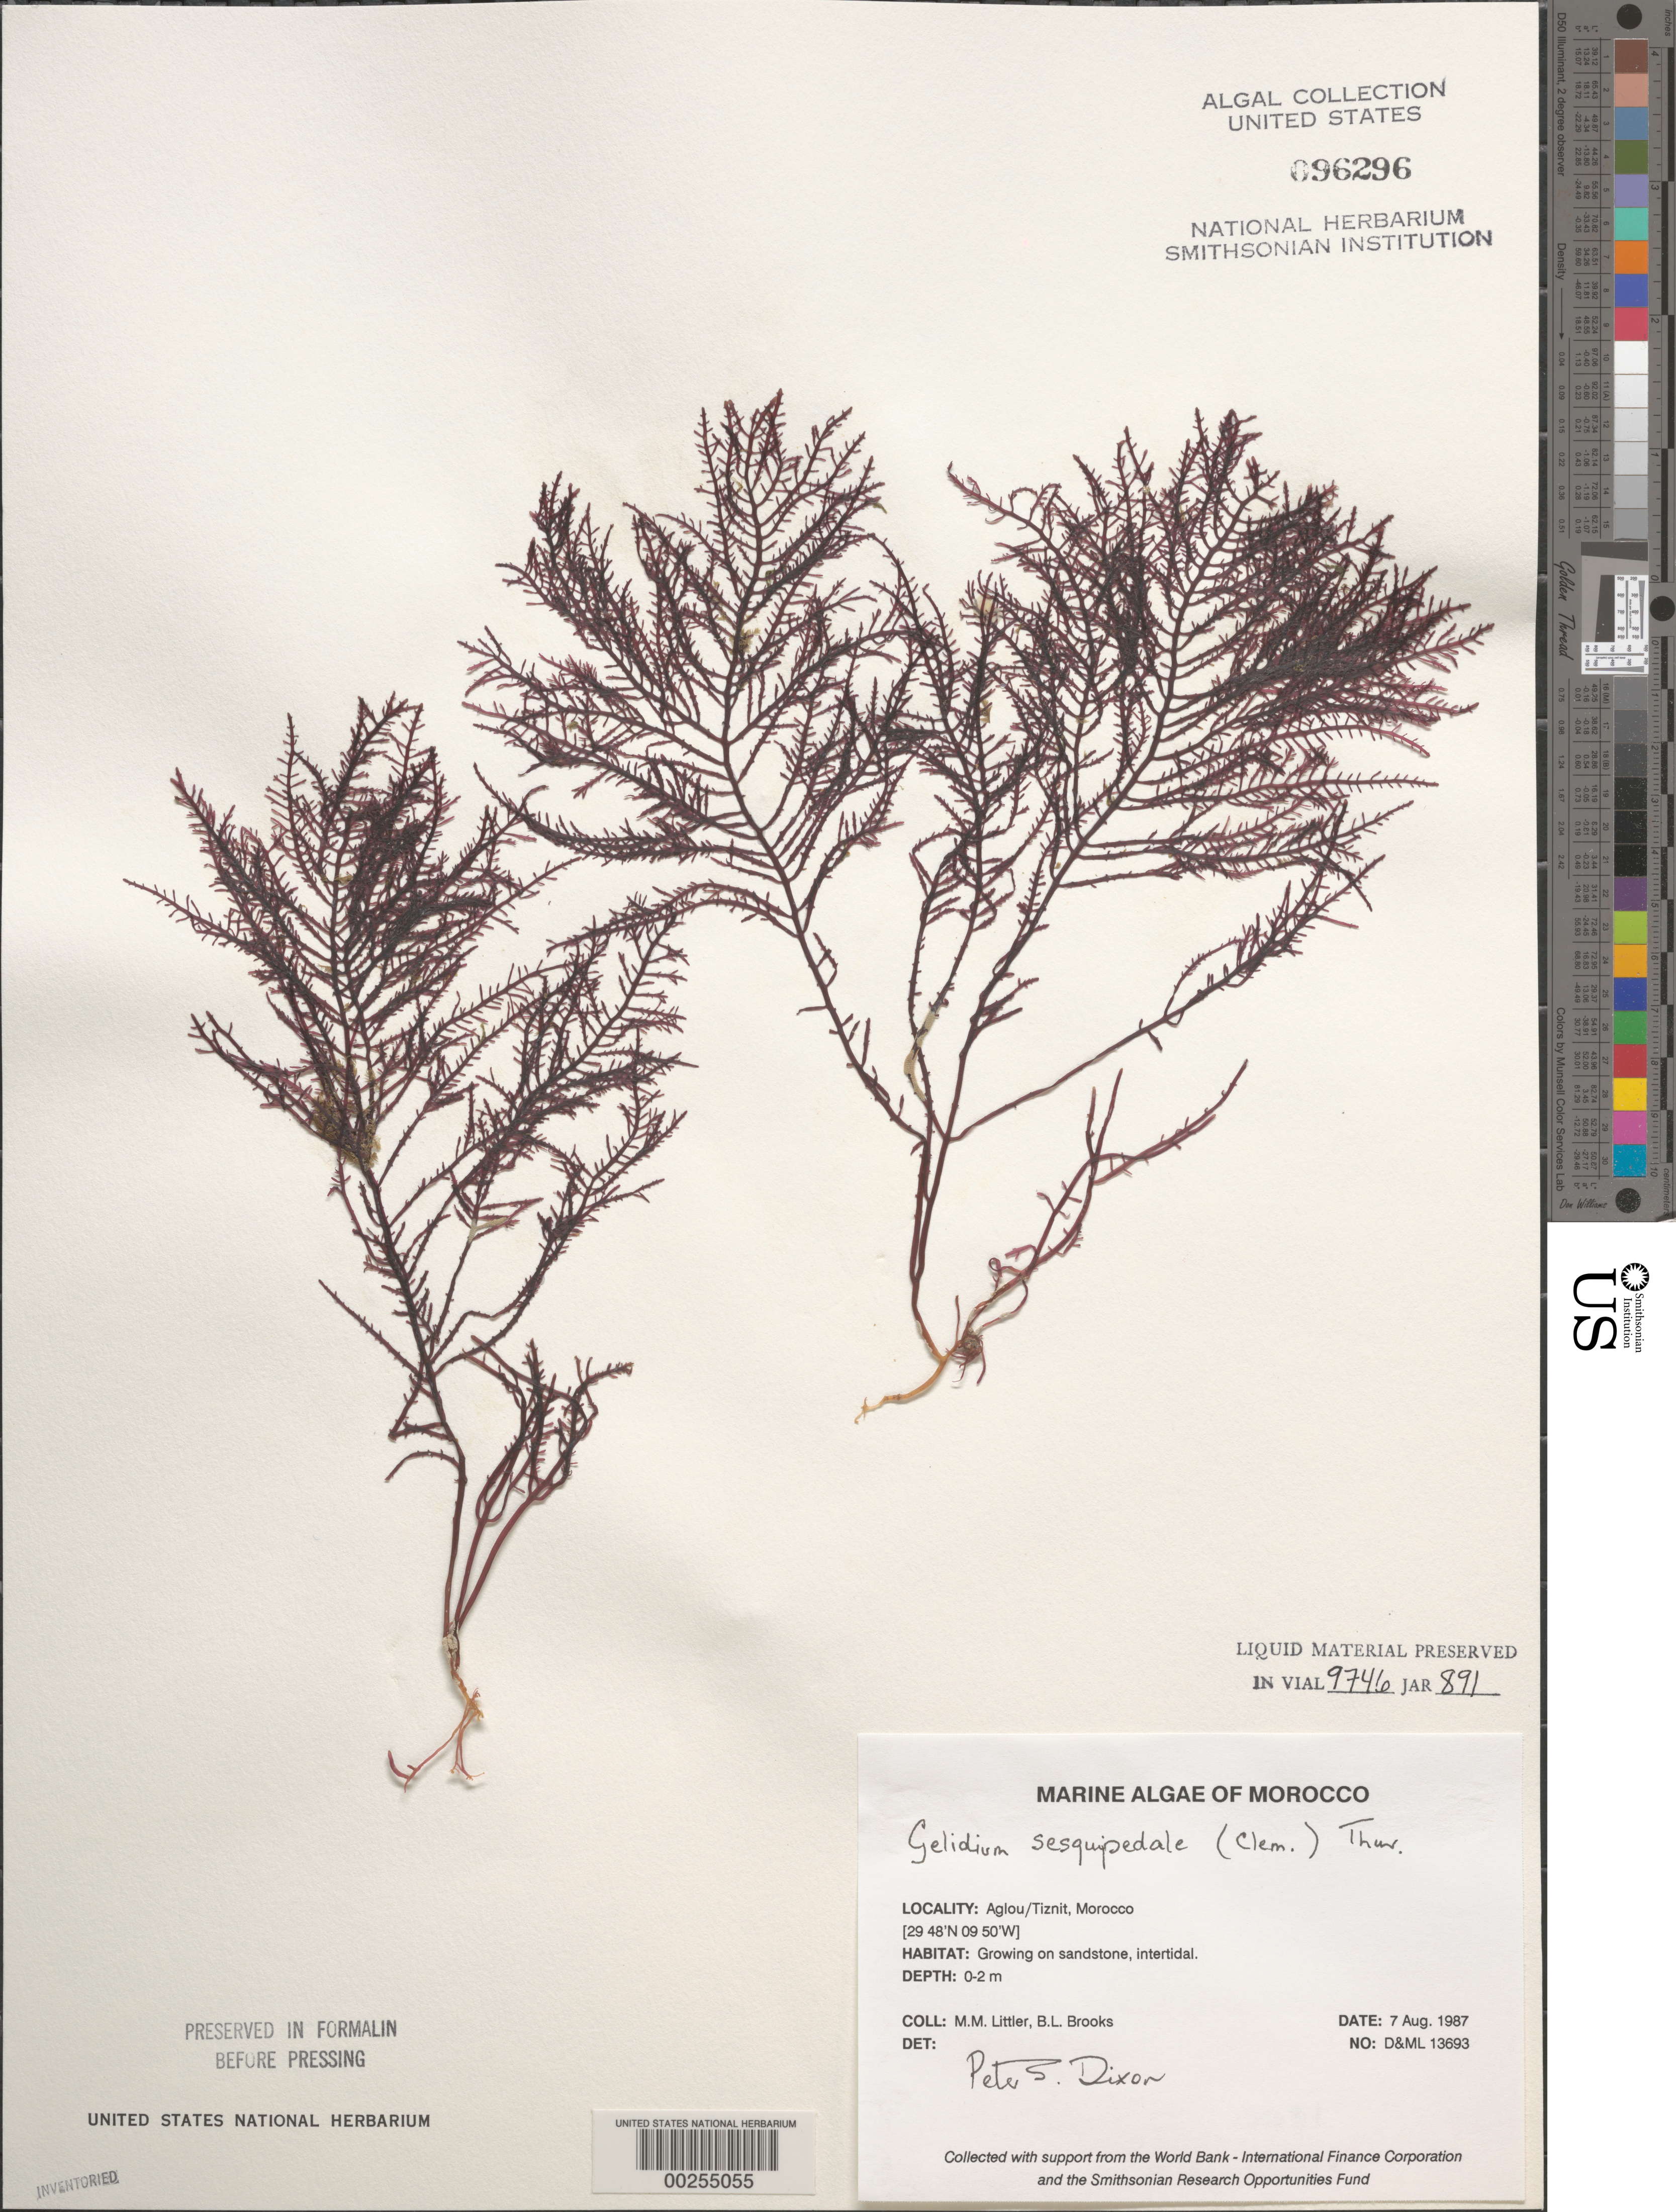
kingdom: Plantae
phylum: Rhodophyta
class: Florideophyceae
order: Gelidiales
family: Gelidiaceae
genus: Gelidium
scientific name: Gelidium corneum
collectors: M. M. Littler & B. Brooks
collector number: D&ML 13693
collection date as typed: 07 Aug 1987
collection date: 1987-08-07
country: Morocco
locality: Aglou / Tiznit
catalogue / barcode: US 96296